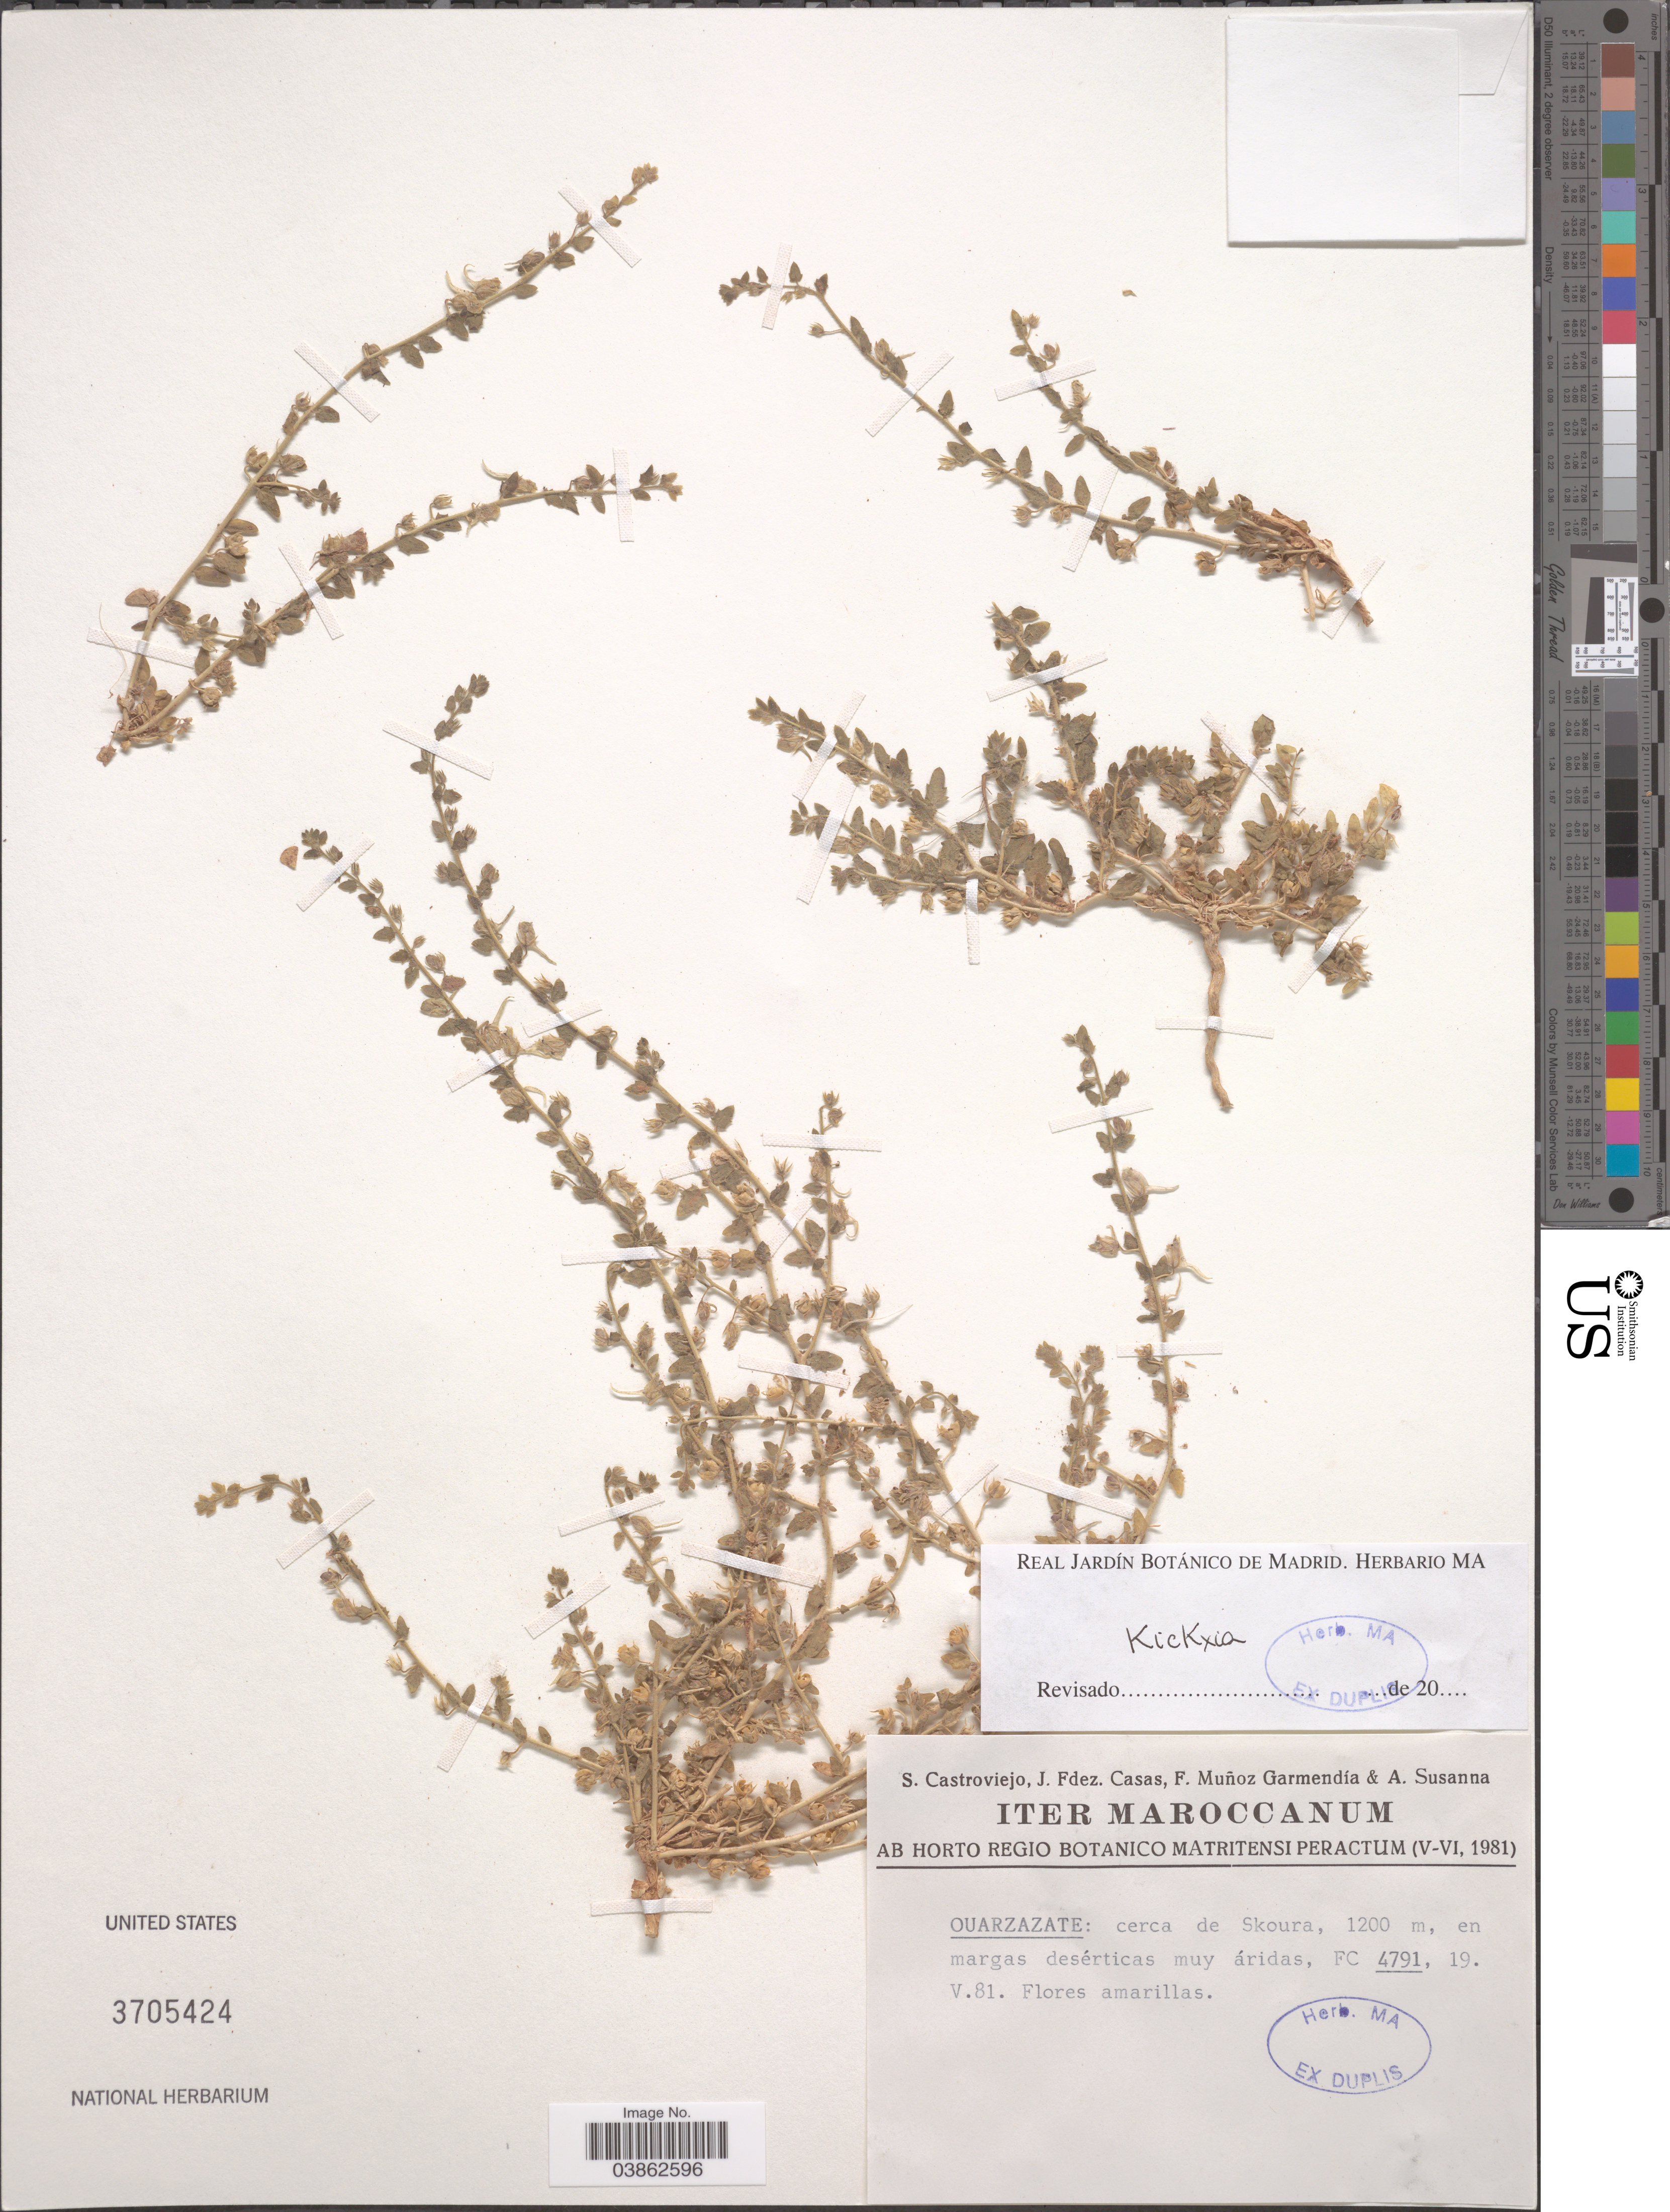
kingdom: Plantae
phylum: Tracheophyta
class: Magnoliopsida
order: Lamiales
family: Plantaginaceae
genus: Elatinoides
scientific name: Elatinoides spuria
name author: (L.) Wettst.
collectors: S. Castroviejo, J. Casas, F. Muñoz Garmendia & A. Susanna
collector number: FC 4791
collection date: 1981-05-19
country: Morocco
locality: Ouarzazate: cerca de Skoura.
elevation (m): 1200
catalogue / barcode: US 3705424